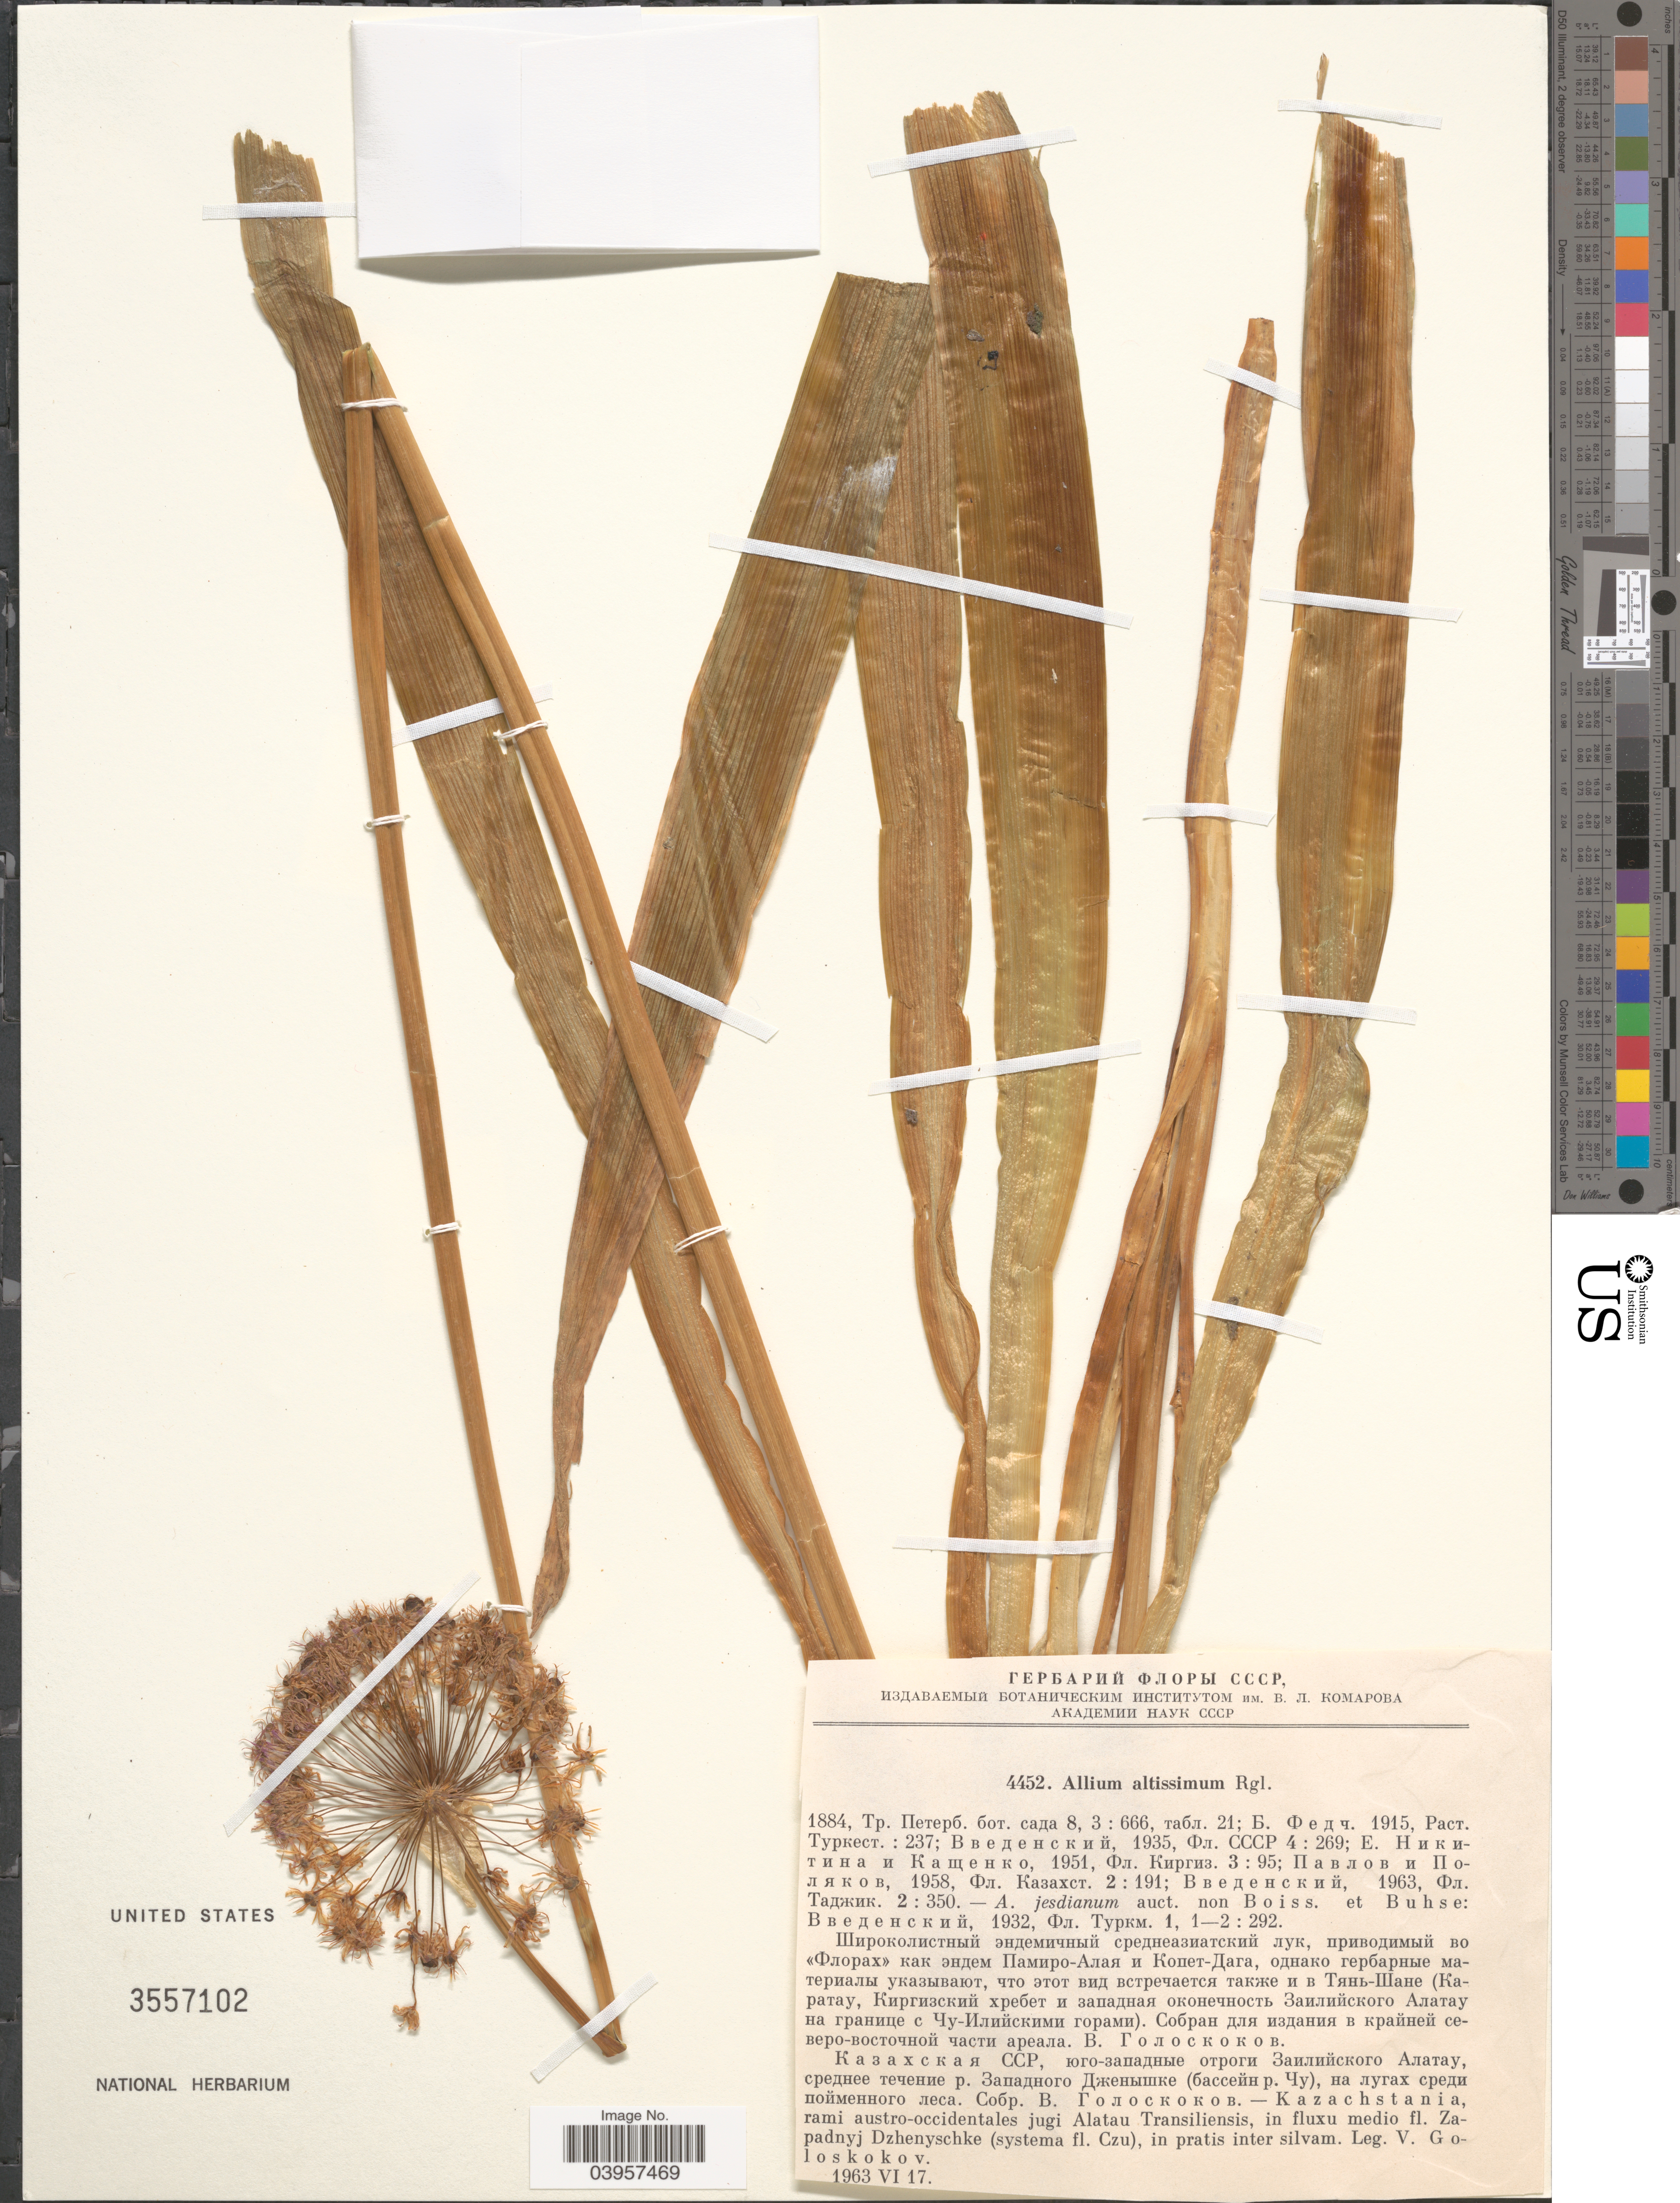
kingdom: Plantae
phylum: Tracheophyta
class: Liliopsida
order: Asparagales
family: Amaryllidaceae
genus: Allium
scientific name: Allium altissimum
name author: Regel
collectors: V. P. Goloskokov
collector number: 4452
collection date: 1963-06-17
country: Kazakhstan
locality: Kazachstania, rami austro-occidentales jugi Alatau Transiliensis, in fluxu medio fl. Zapadnyj Dzhenyschke (systema fl. Czu), in pratis inter silvam.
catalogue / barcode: US 3557102